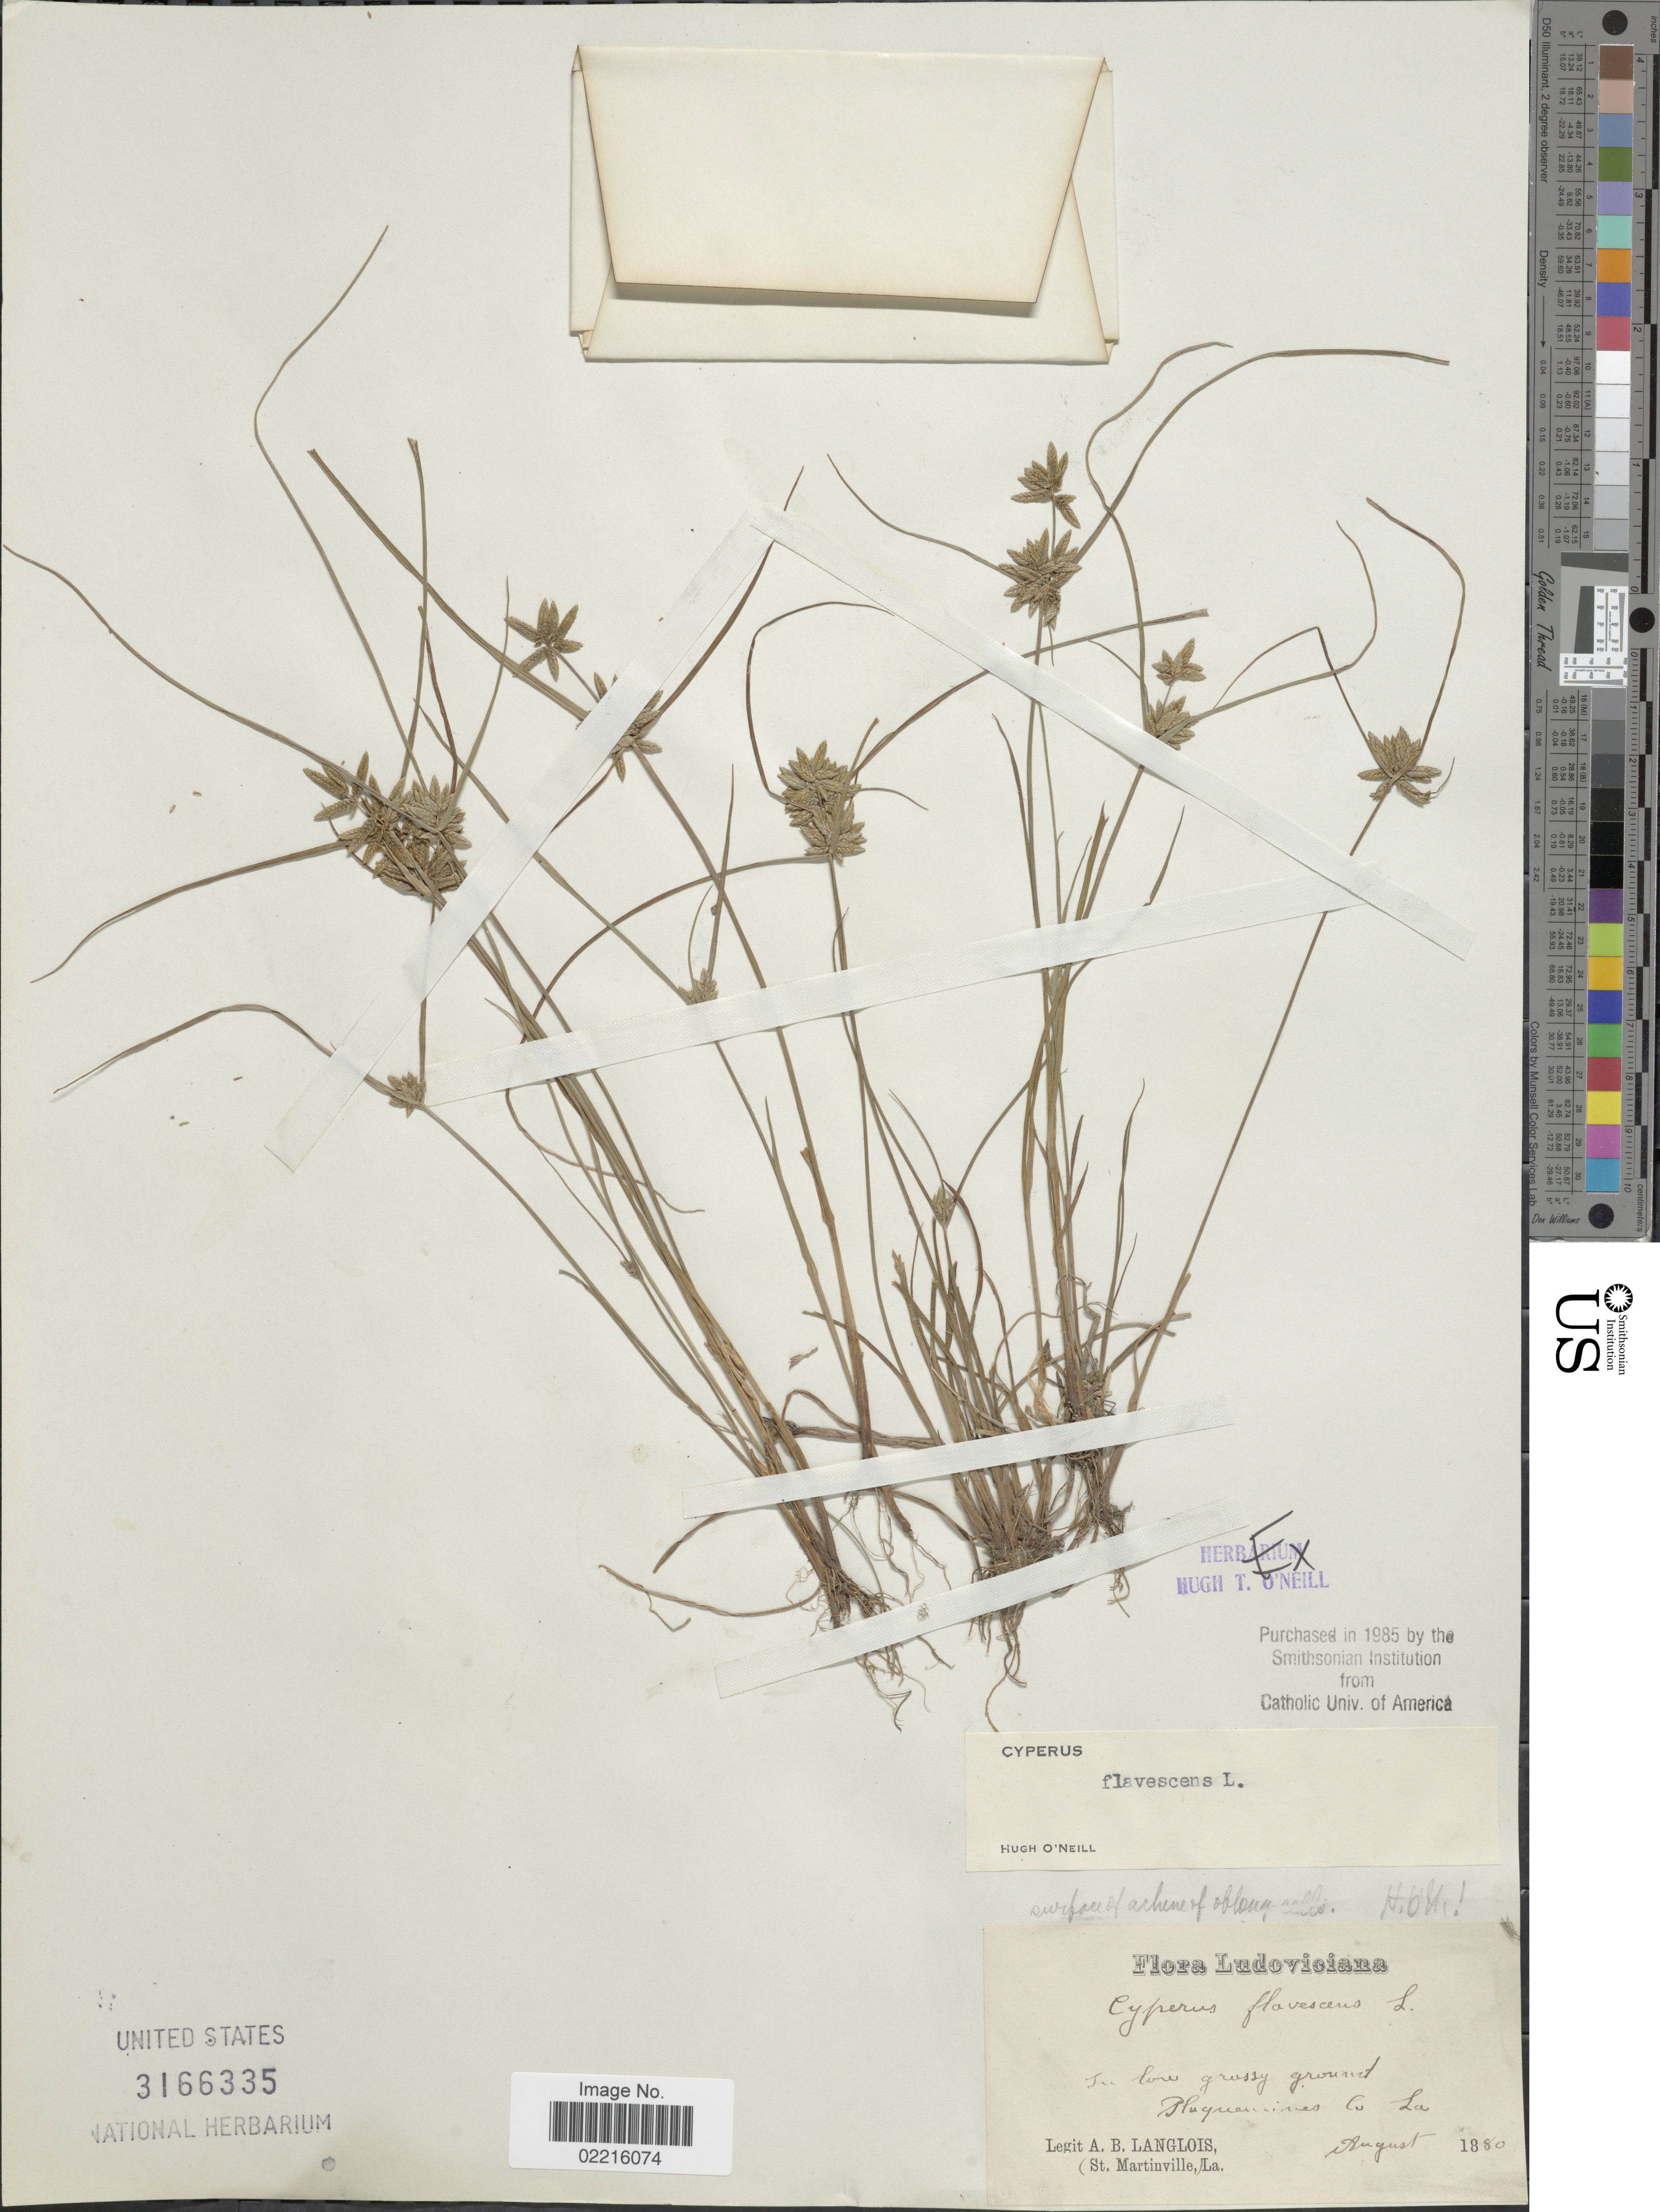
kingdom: Plantae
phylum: Tracheophyta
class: Liliopsida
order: Poales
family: Cyperaceae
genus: Cyperus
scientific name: Cyperus flavescens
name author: L.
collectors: A. Langlois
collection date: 1880-08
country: United States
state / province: Louisiana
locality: Ludoviciana, in low grassy ground Plaquemines Co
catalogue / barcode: US 3166335